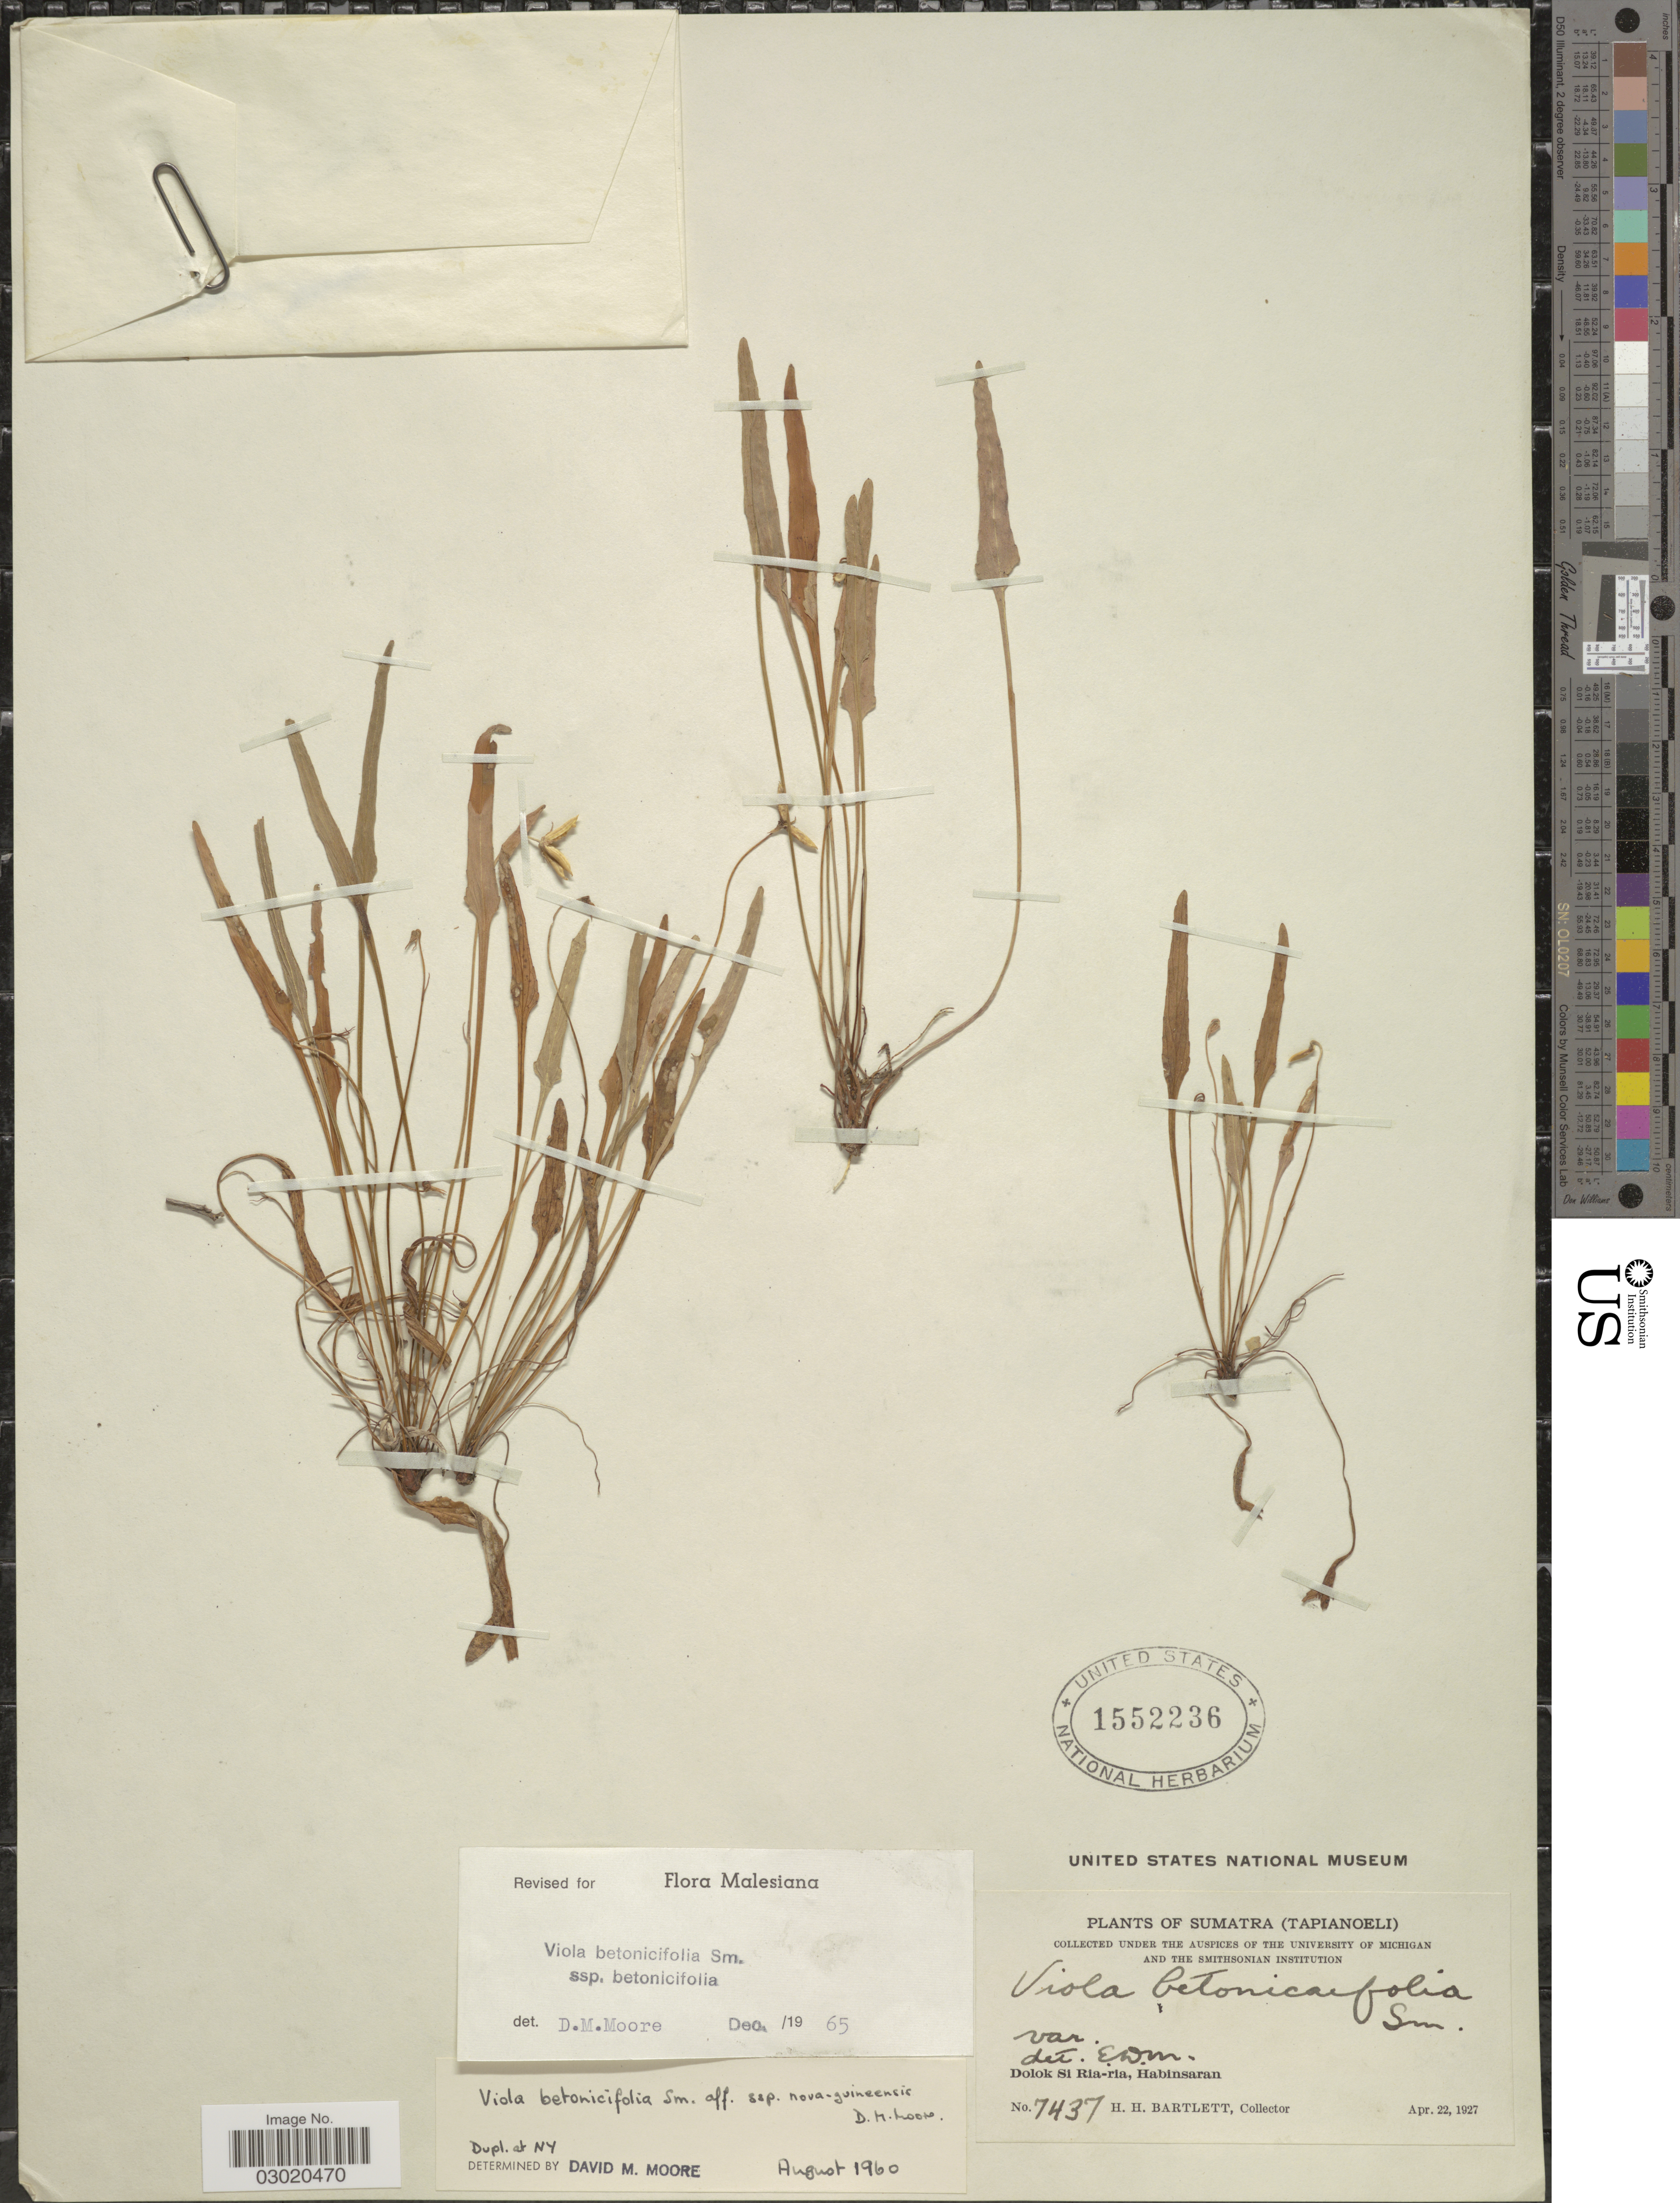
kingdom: Plantae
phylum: Tracheophyta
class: Magnoliopsida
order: Malpighiales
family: Violaceae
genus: Viola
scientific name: Viola betonicifolia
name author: Sm.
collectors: H. H. Bartlett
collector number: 7437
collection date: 1927-04-22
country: Indonesia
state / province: Sumatra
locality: (Tapianoeli). Dolok Si Ria-ria, Habinsaran.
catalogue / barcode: US 1552236